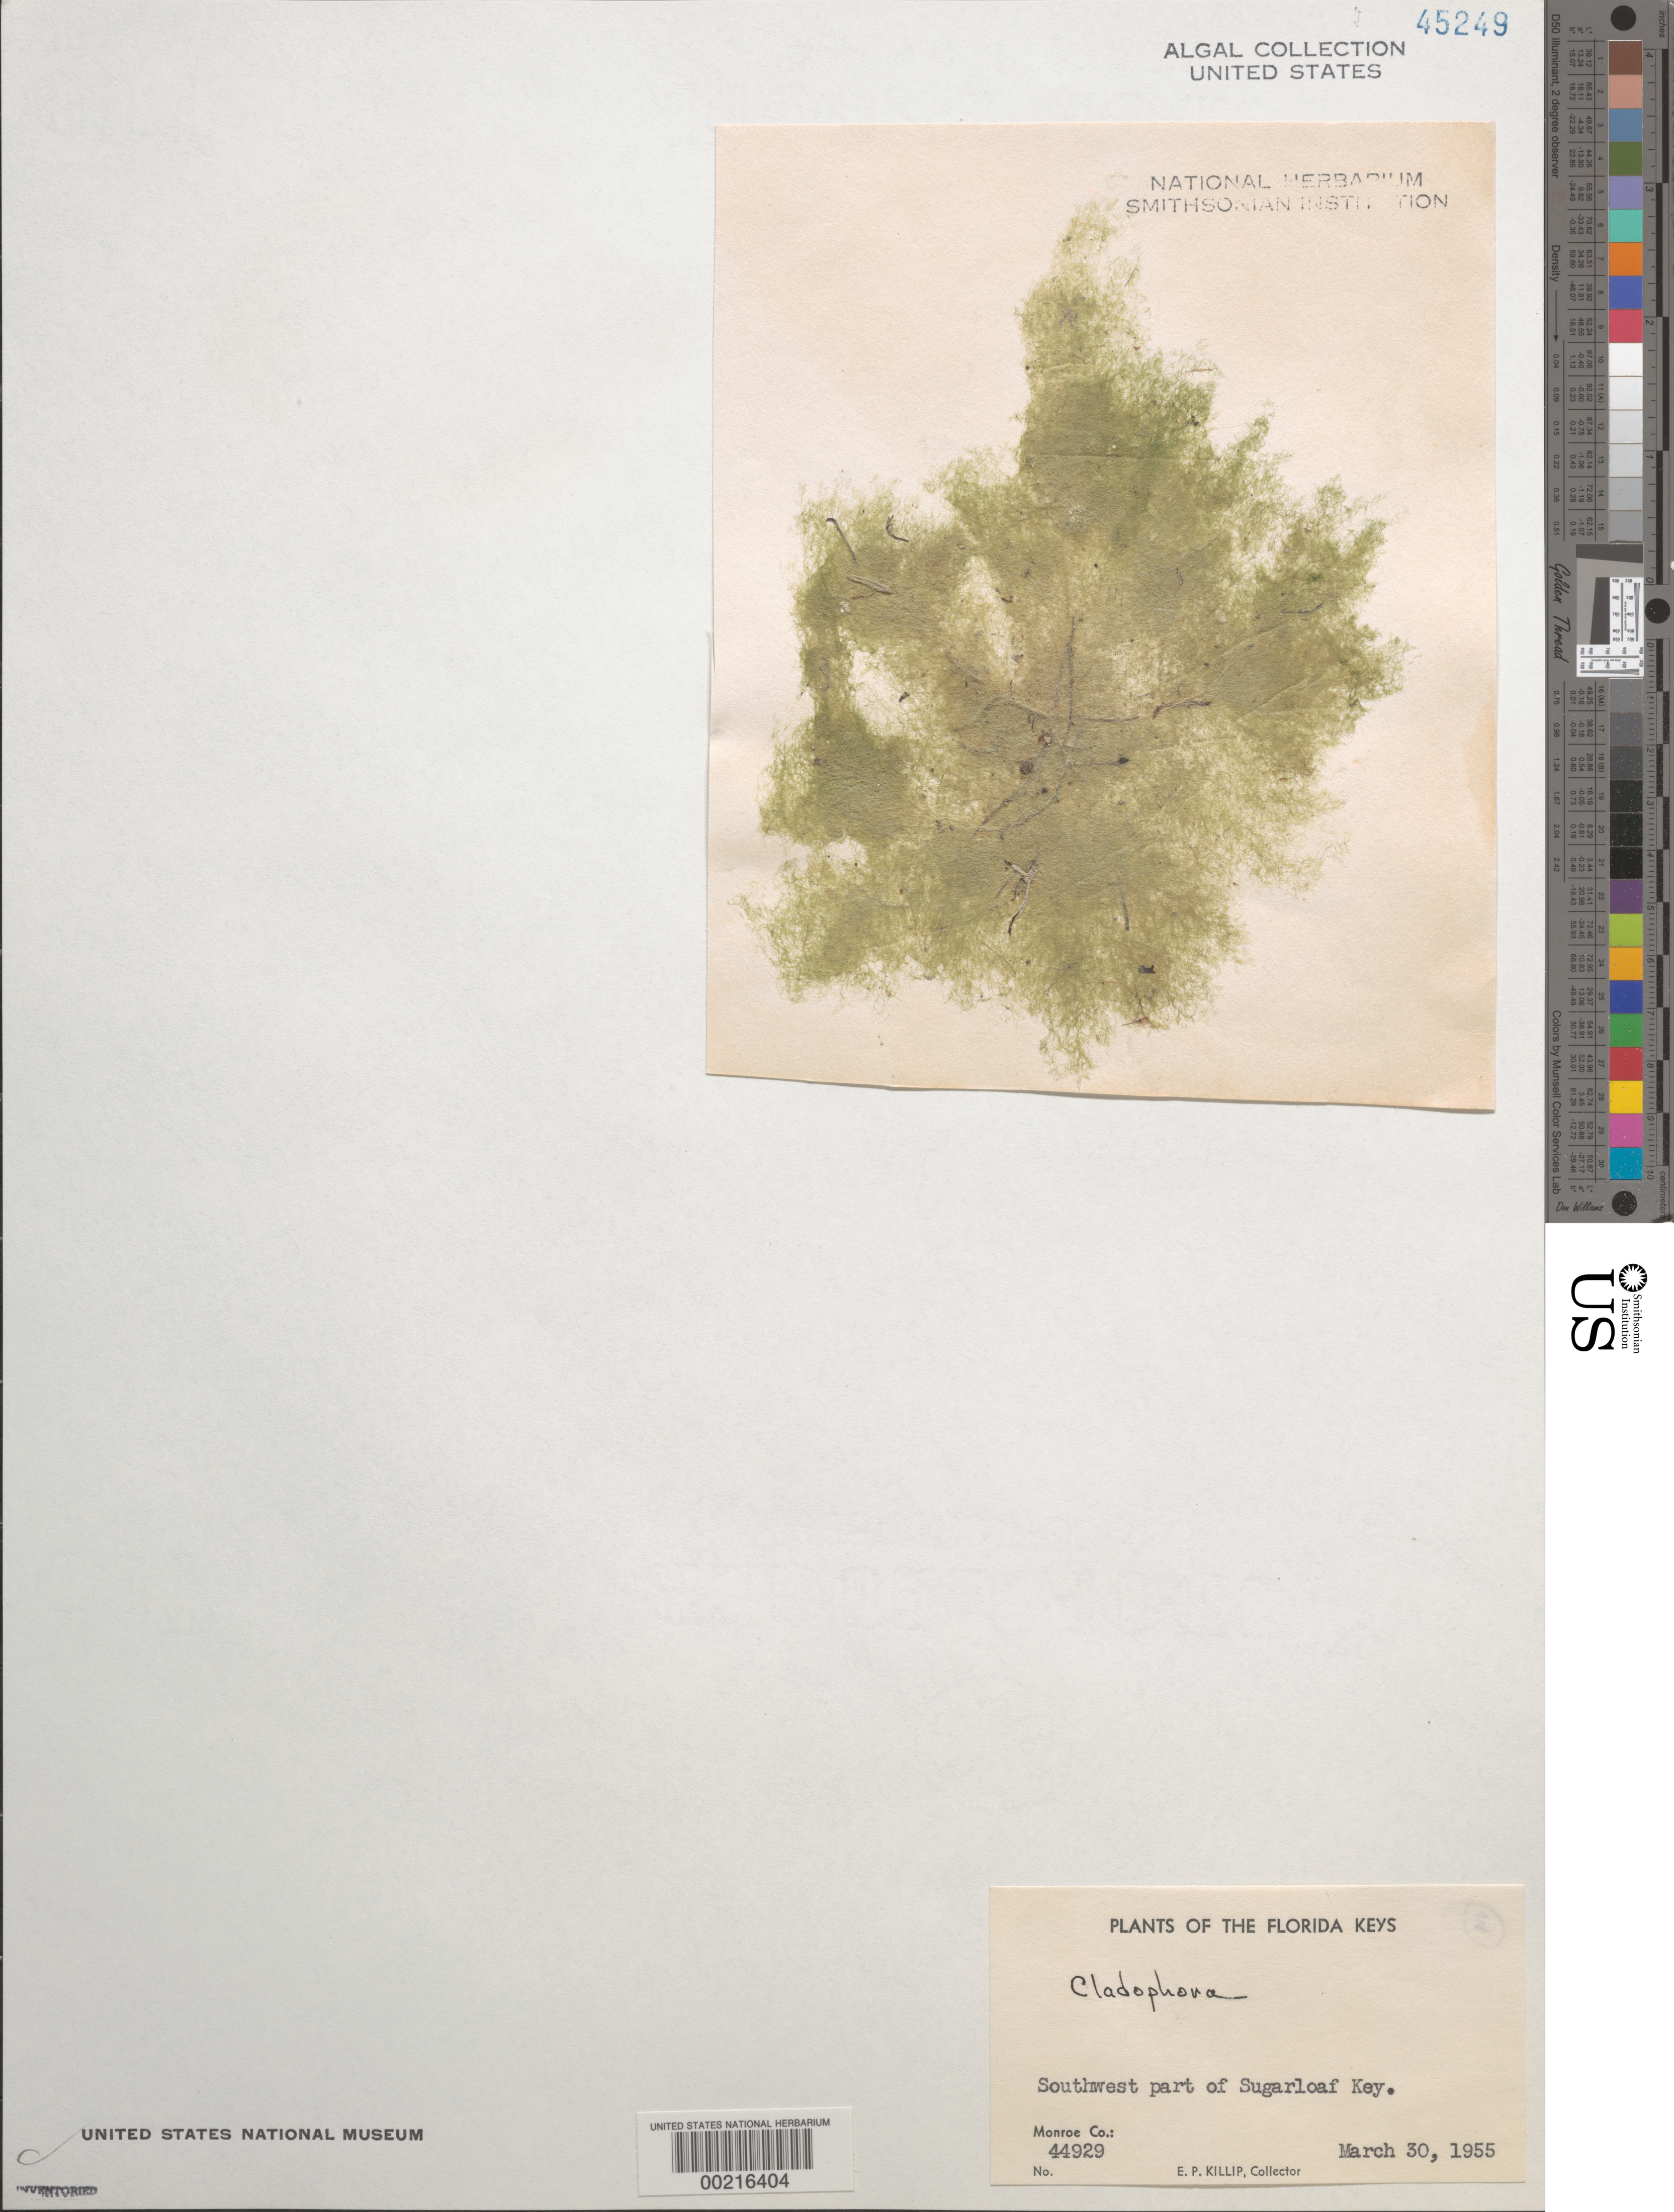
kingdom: Plantae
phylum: Chlorophyta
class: Ulvophyceae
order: Cladophorales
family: Cladophoraceae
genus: Cladophora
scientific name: Cladophora sp.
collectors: E. P. Killip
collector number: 44929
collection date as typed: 30 Mar 1955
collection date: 1955-03-30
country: United States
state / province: Florida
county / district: Monroe County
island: Sugarloaf Key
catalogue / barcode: US 45249